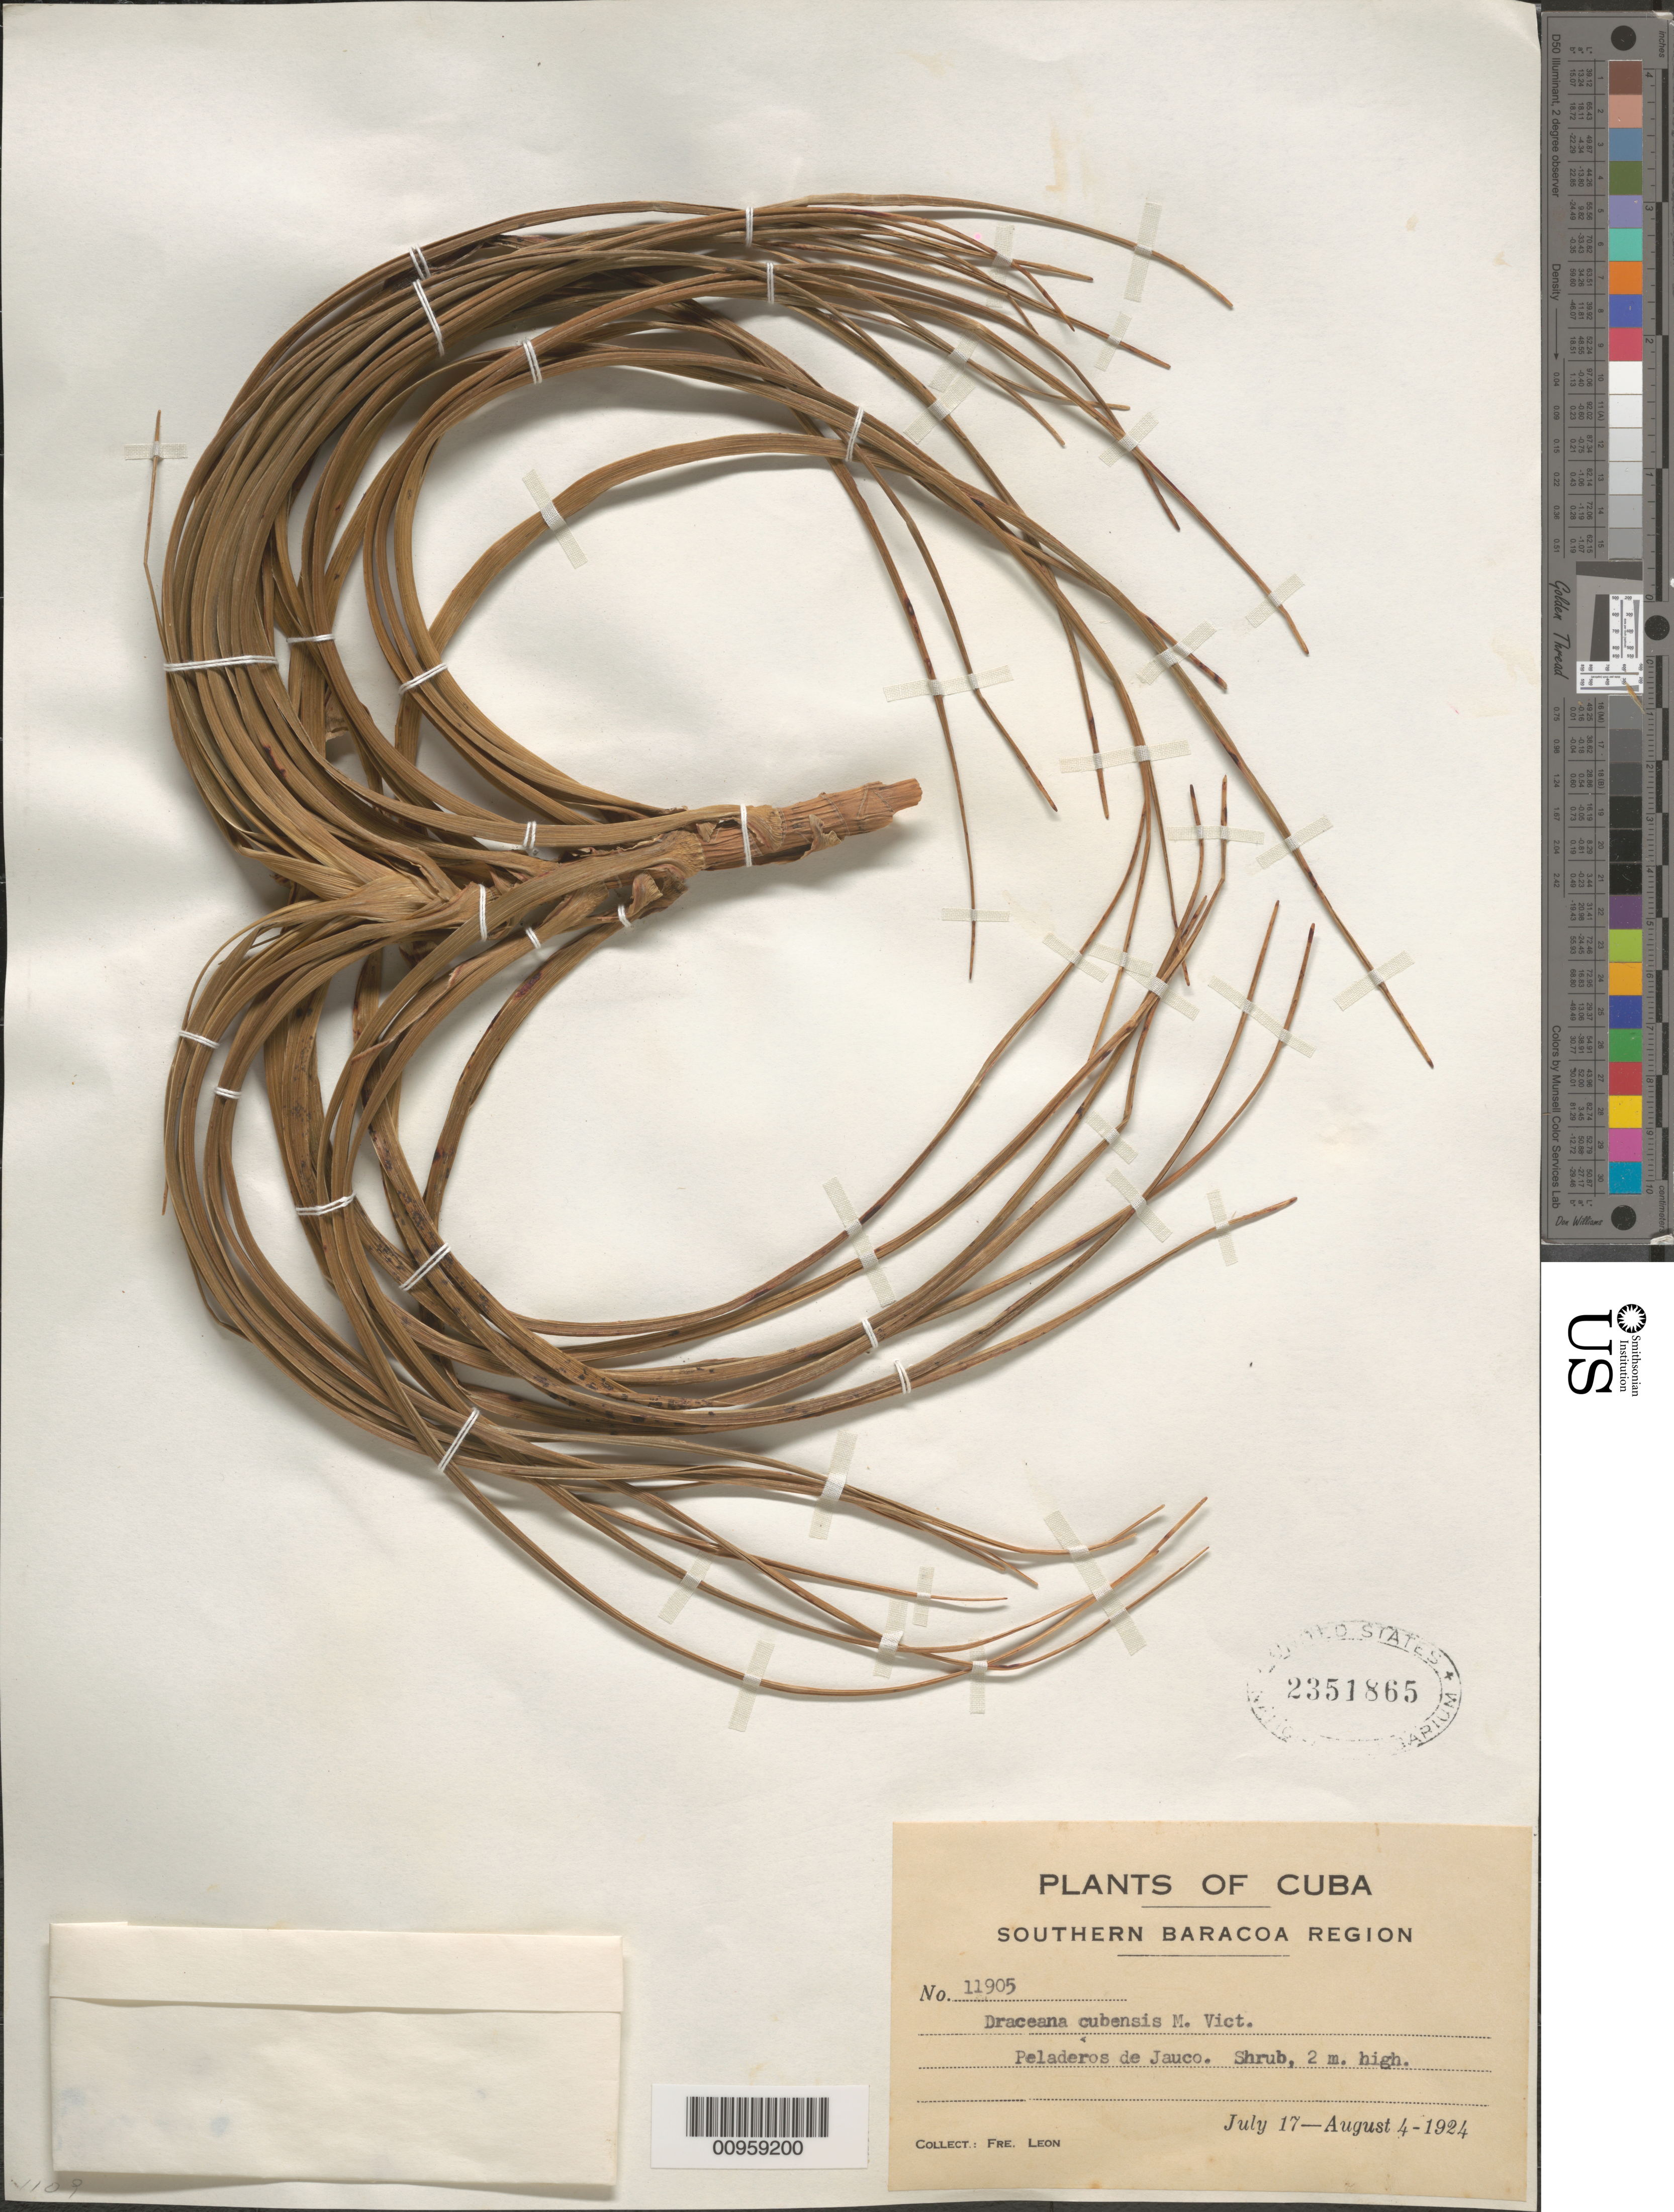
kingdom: Plantae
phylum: Tracheophyta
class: Liliopsida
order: Asparagales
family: Asparagaceae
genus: Dracaena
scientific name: Dracaena cubensis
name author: Vict.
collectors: F. Leon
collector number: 11905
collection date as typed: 17 Jul 1924 to 04 Aug 1924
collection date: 1924-07-17/1924-08-04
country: Cuba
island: Cuba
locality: Southern Baracoa Region, Jauco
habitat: Peladeros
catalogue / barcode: US 2351865